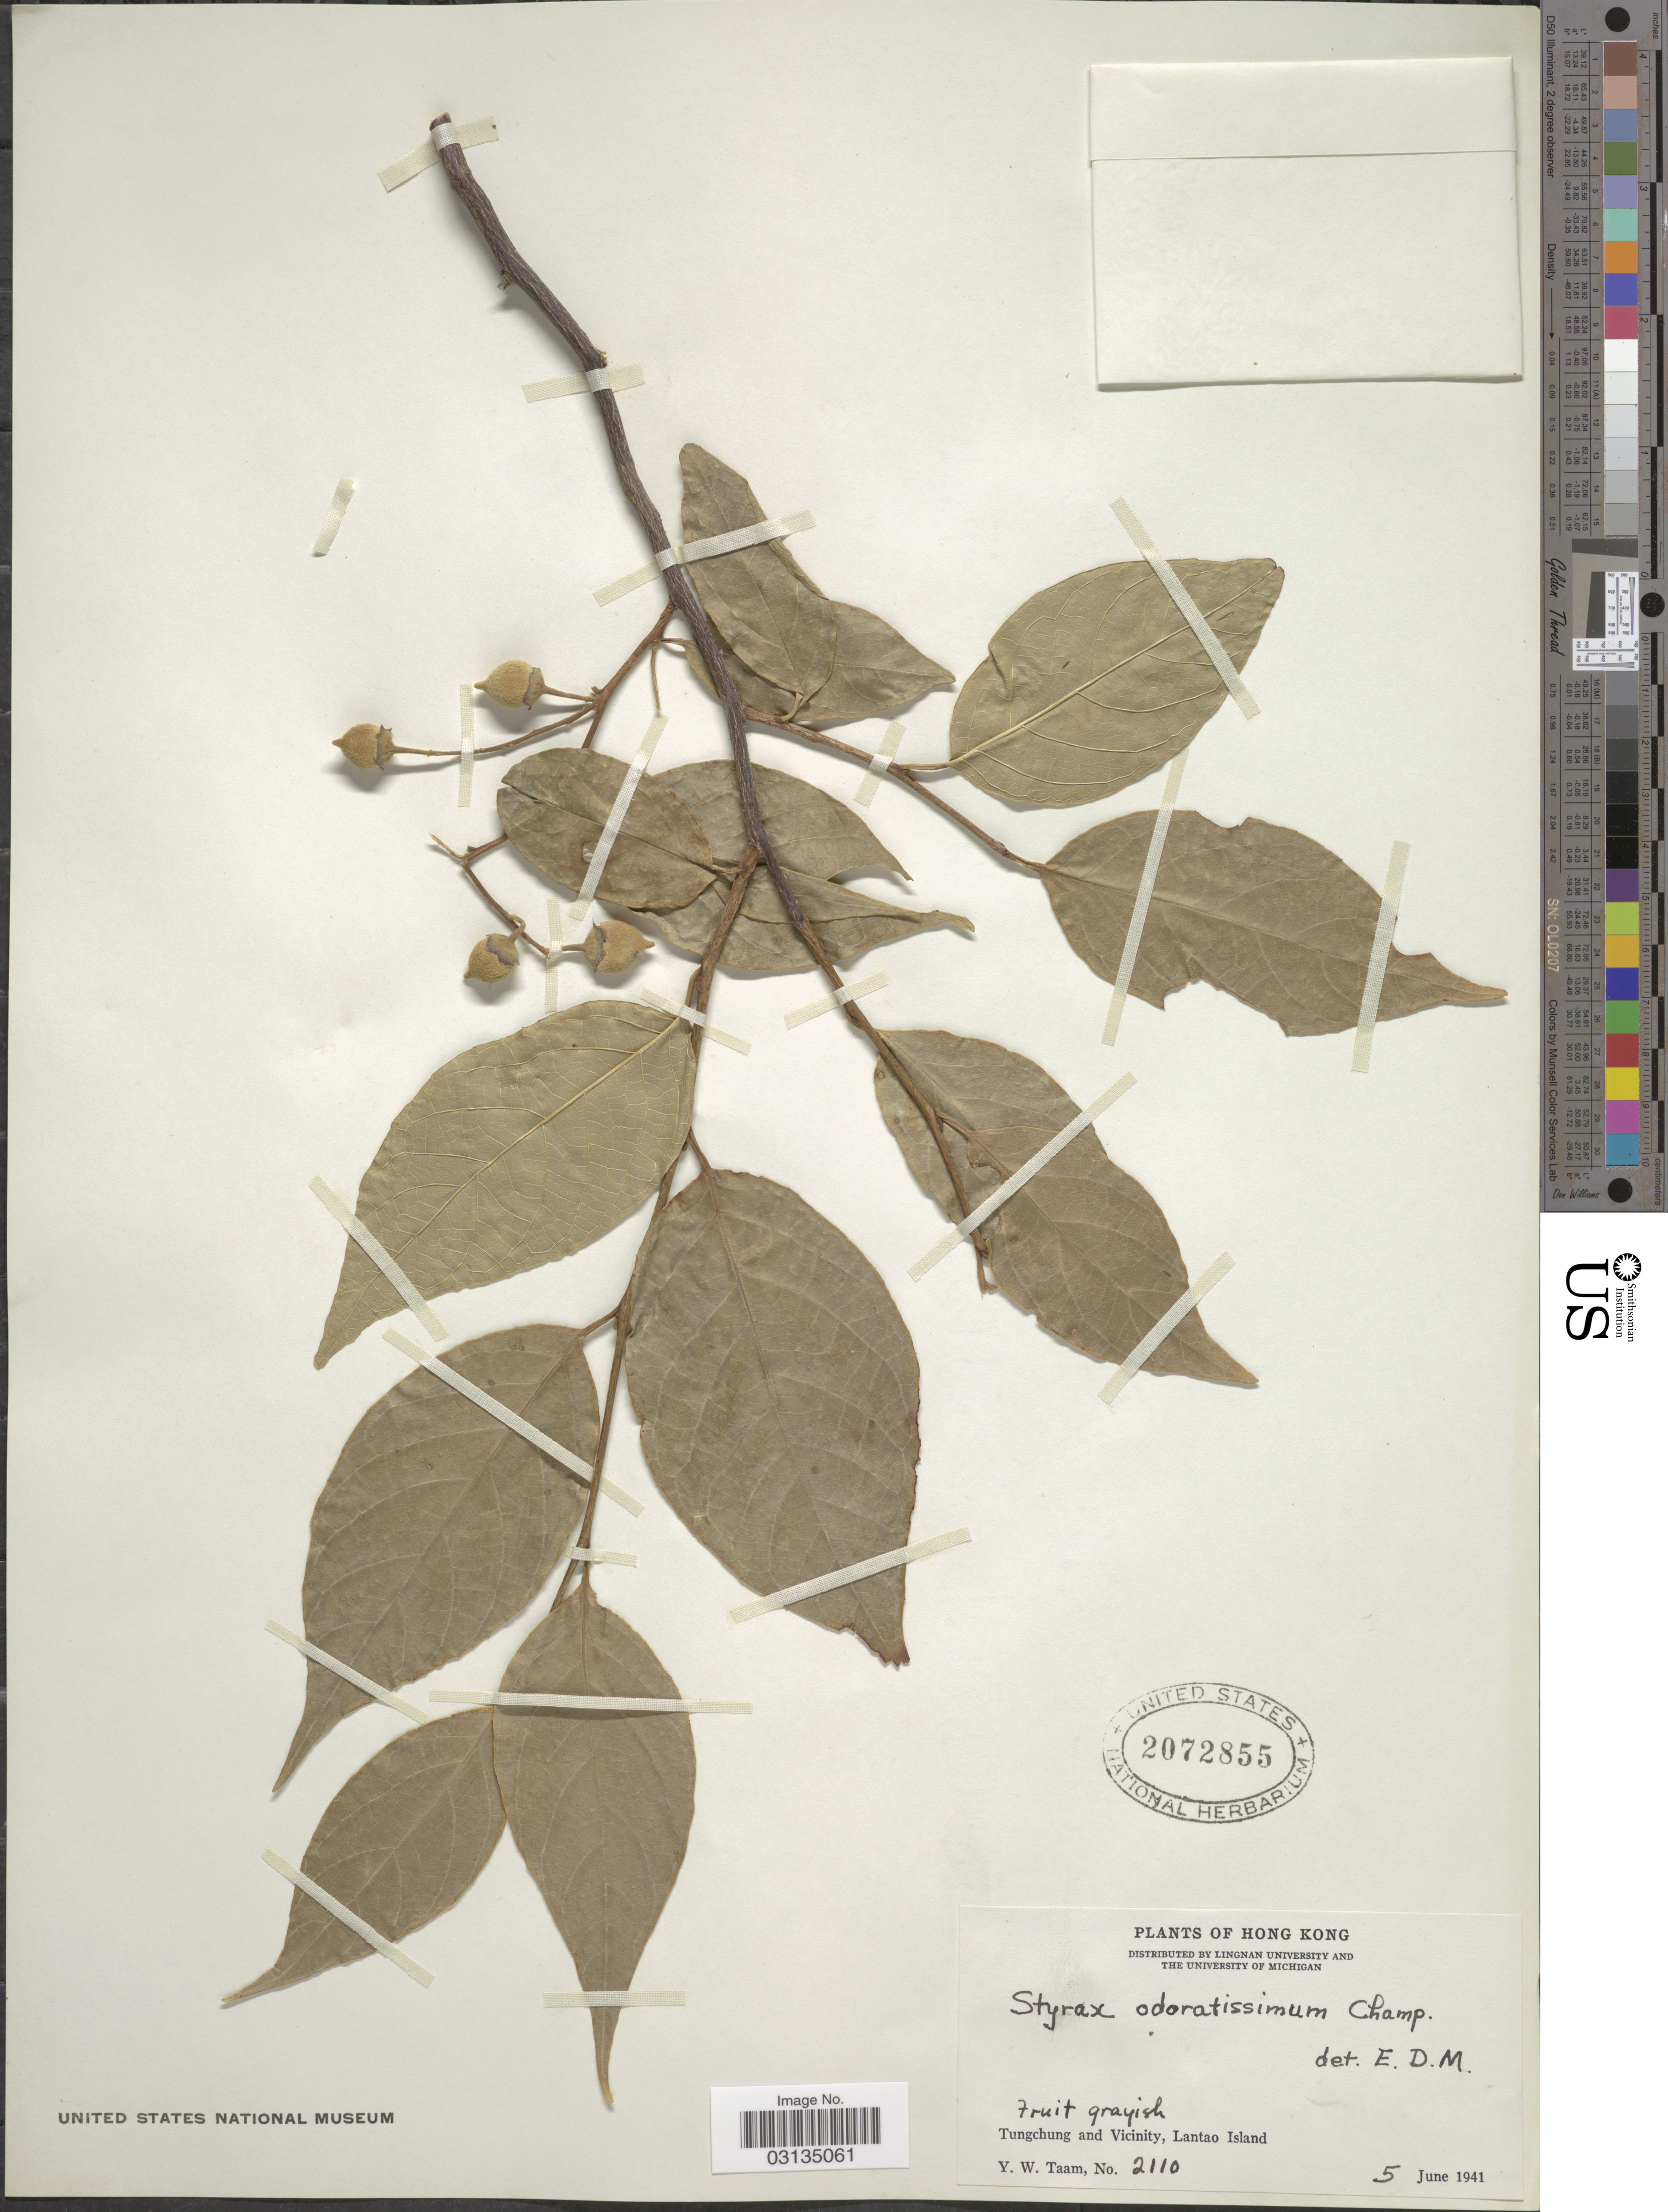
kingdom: Plantae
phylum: Tracheophyta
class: Magnoliopsida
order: Ericales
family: Styracaceae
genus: Styrax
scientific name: Styrax odoratissimus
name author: Champ. ex Benth.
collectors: Y. W. Taam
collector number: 2110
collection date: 1941-06-05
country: China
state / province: Hong Kong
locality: Tungchung and Vicinity, Lantao Island.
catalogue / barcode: US 2072855